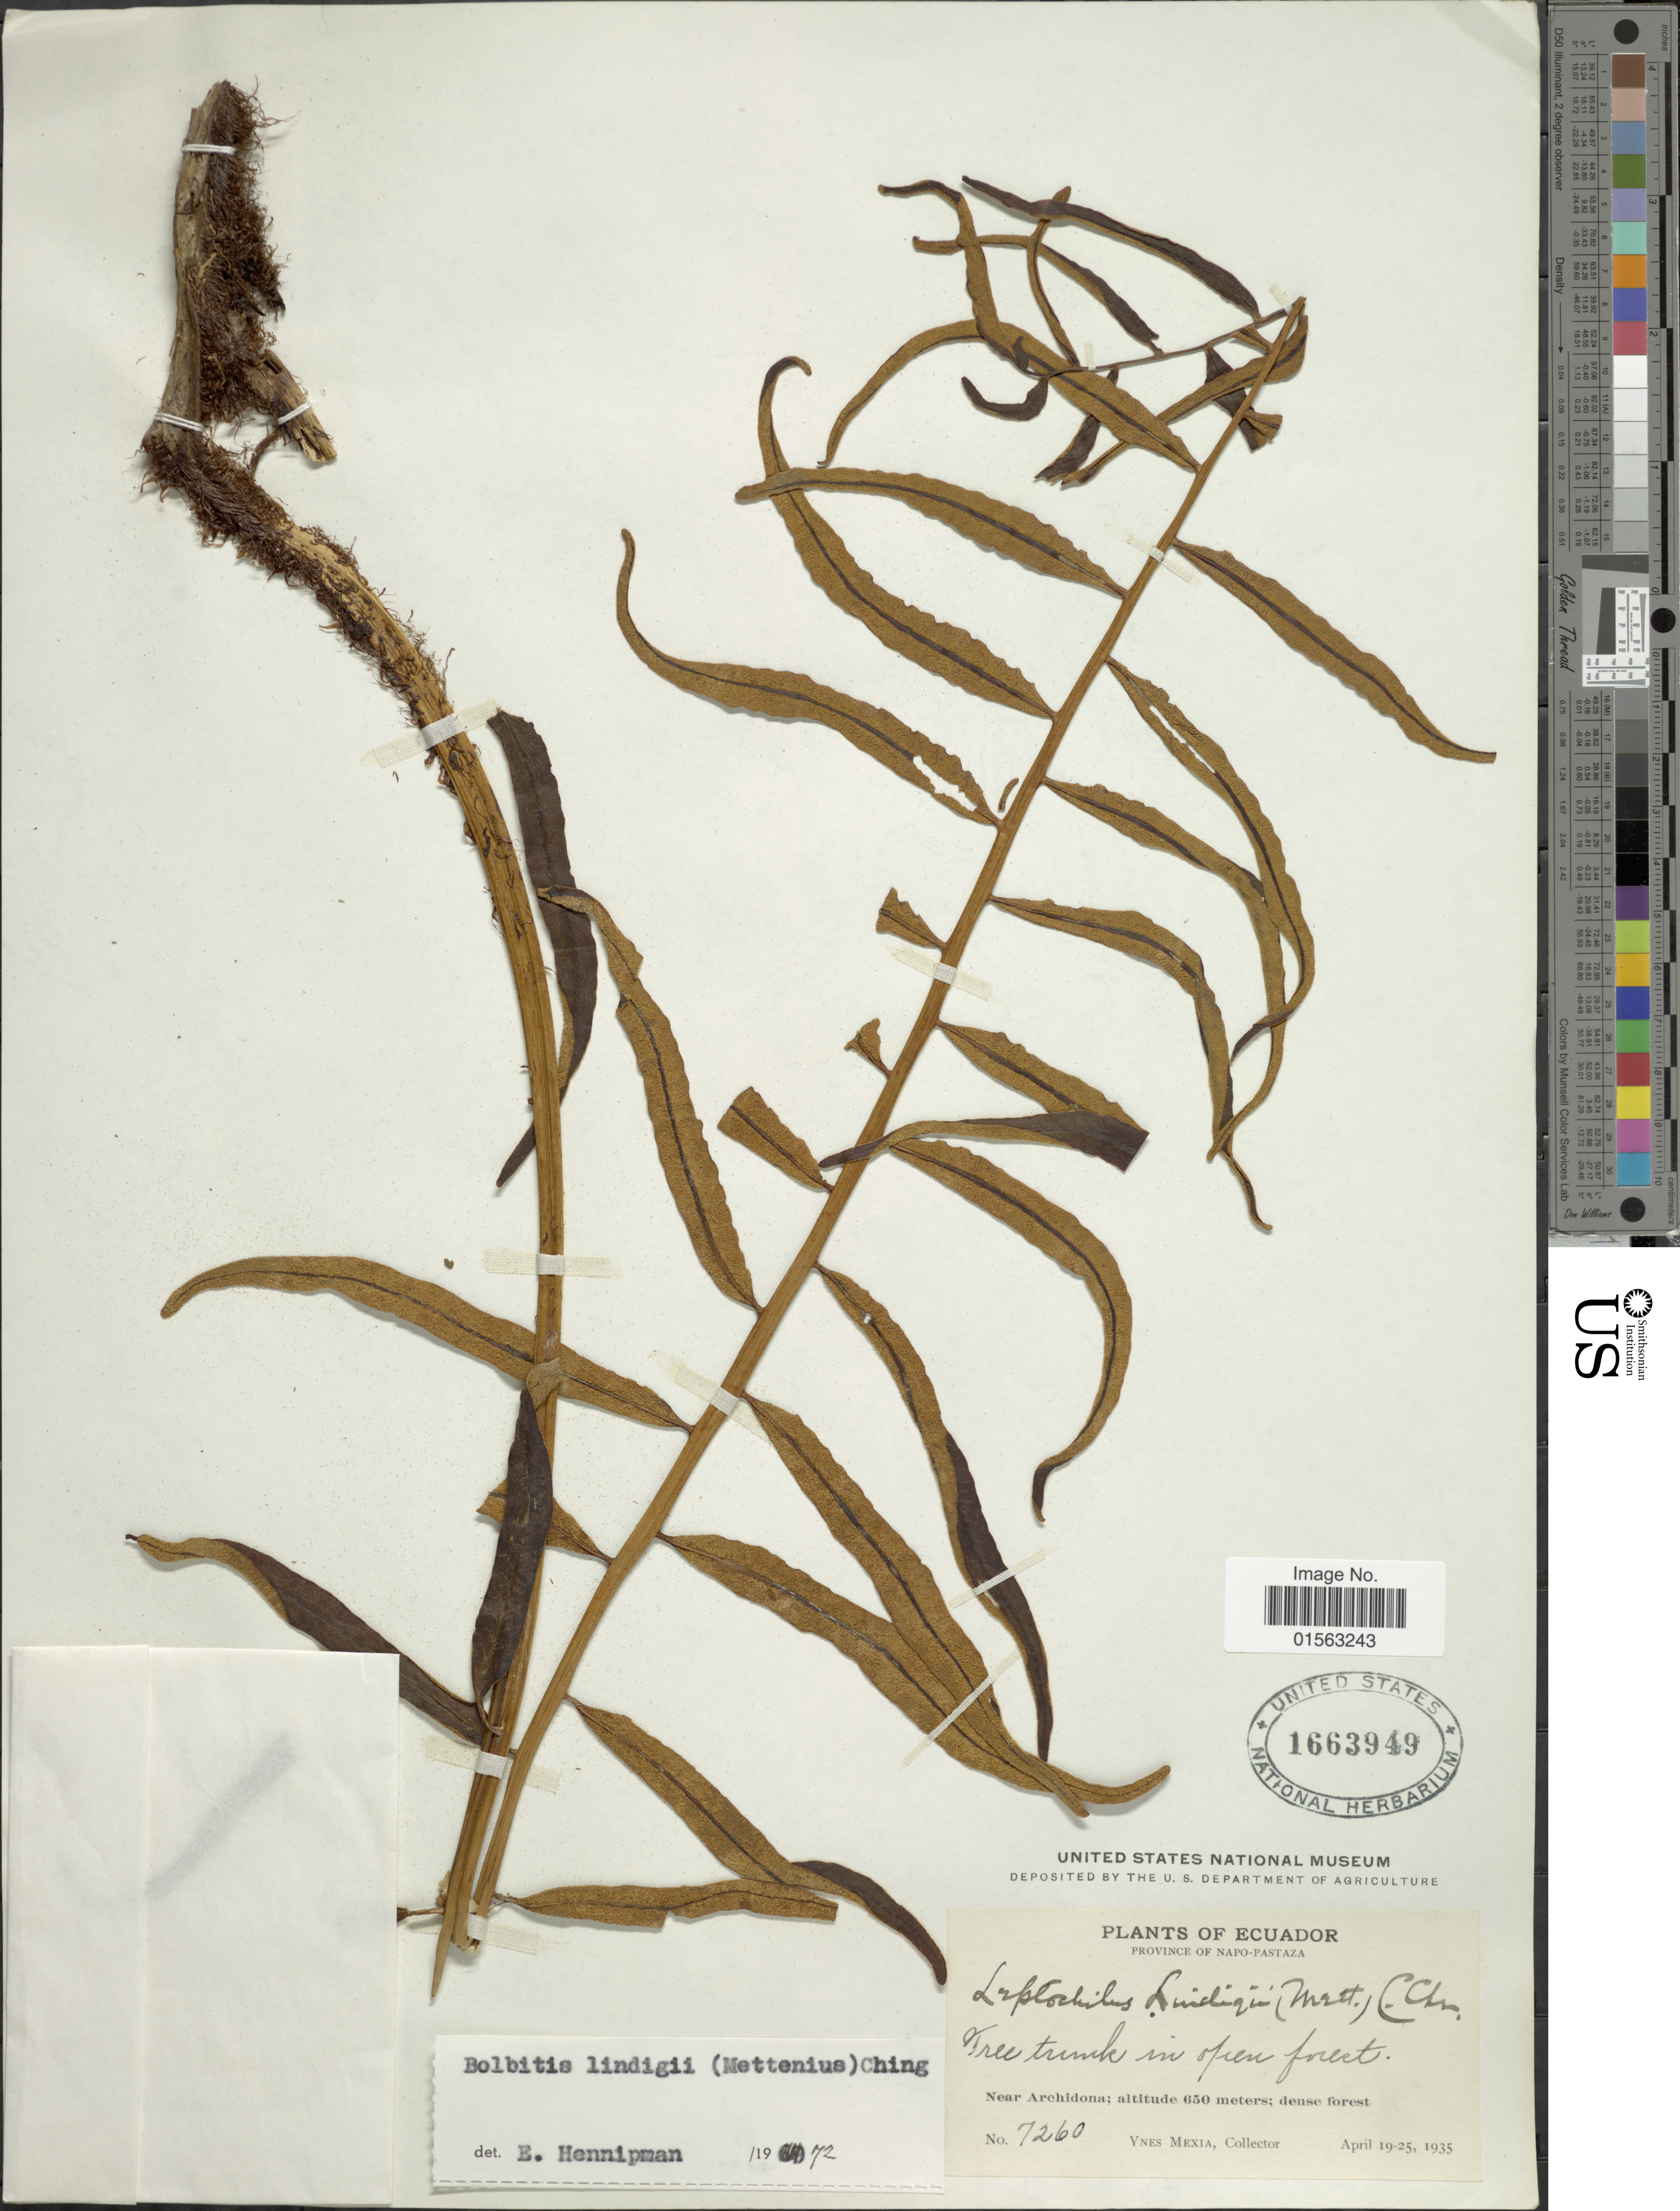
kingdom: Plantae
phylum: Tracheophyta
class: Polypodiopsida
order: Polypodiales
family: Dryopteridaceae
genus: Mickelia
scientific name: Mickelia lindigii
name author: (Mett.) R.C. Moran et al.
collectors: Y. Mexia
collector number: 7260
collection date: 1935-04-19/1935-04-25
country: Ecuador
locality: Ecuador, Province of Napo-Pastaza, near Archidona, dense forest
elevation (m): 650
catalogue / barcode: US 1663949